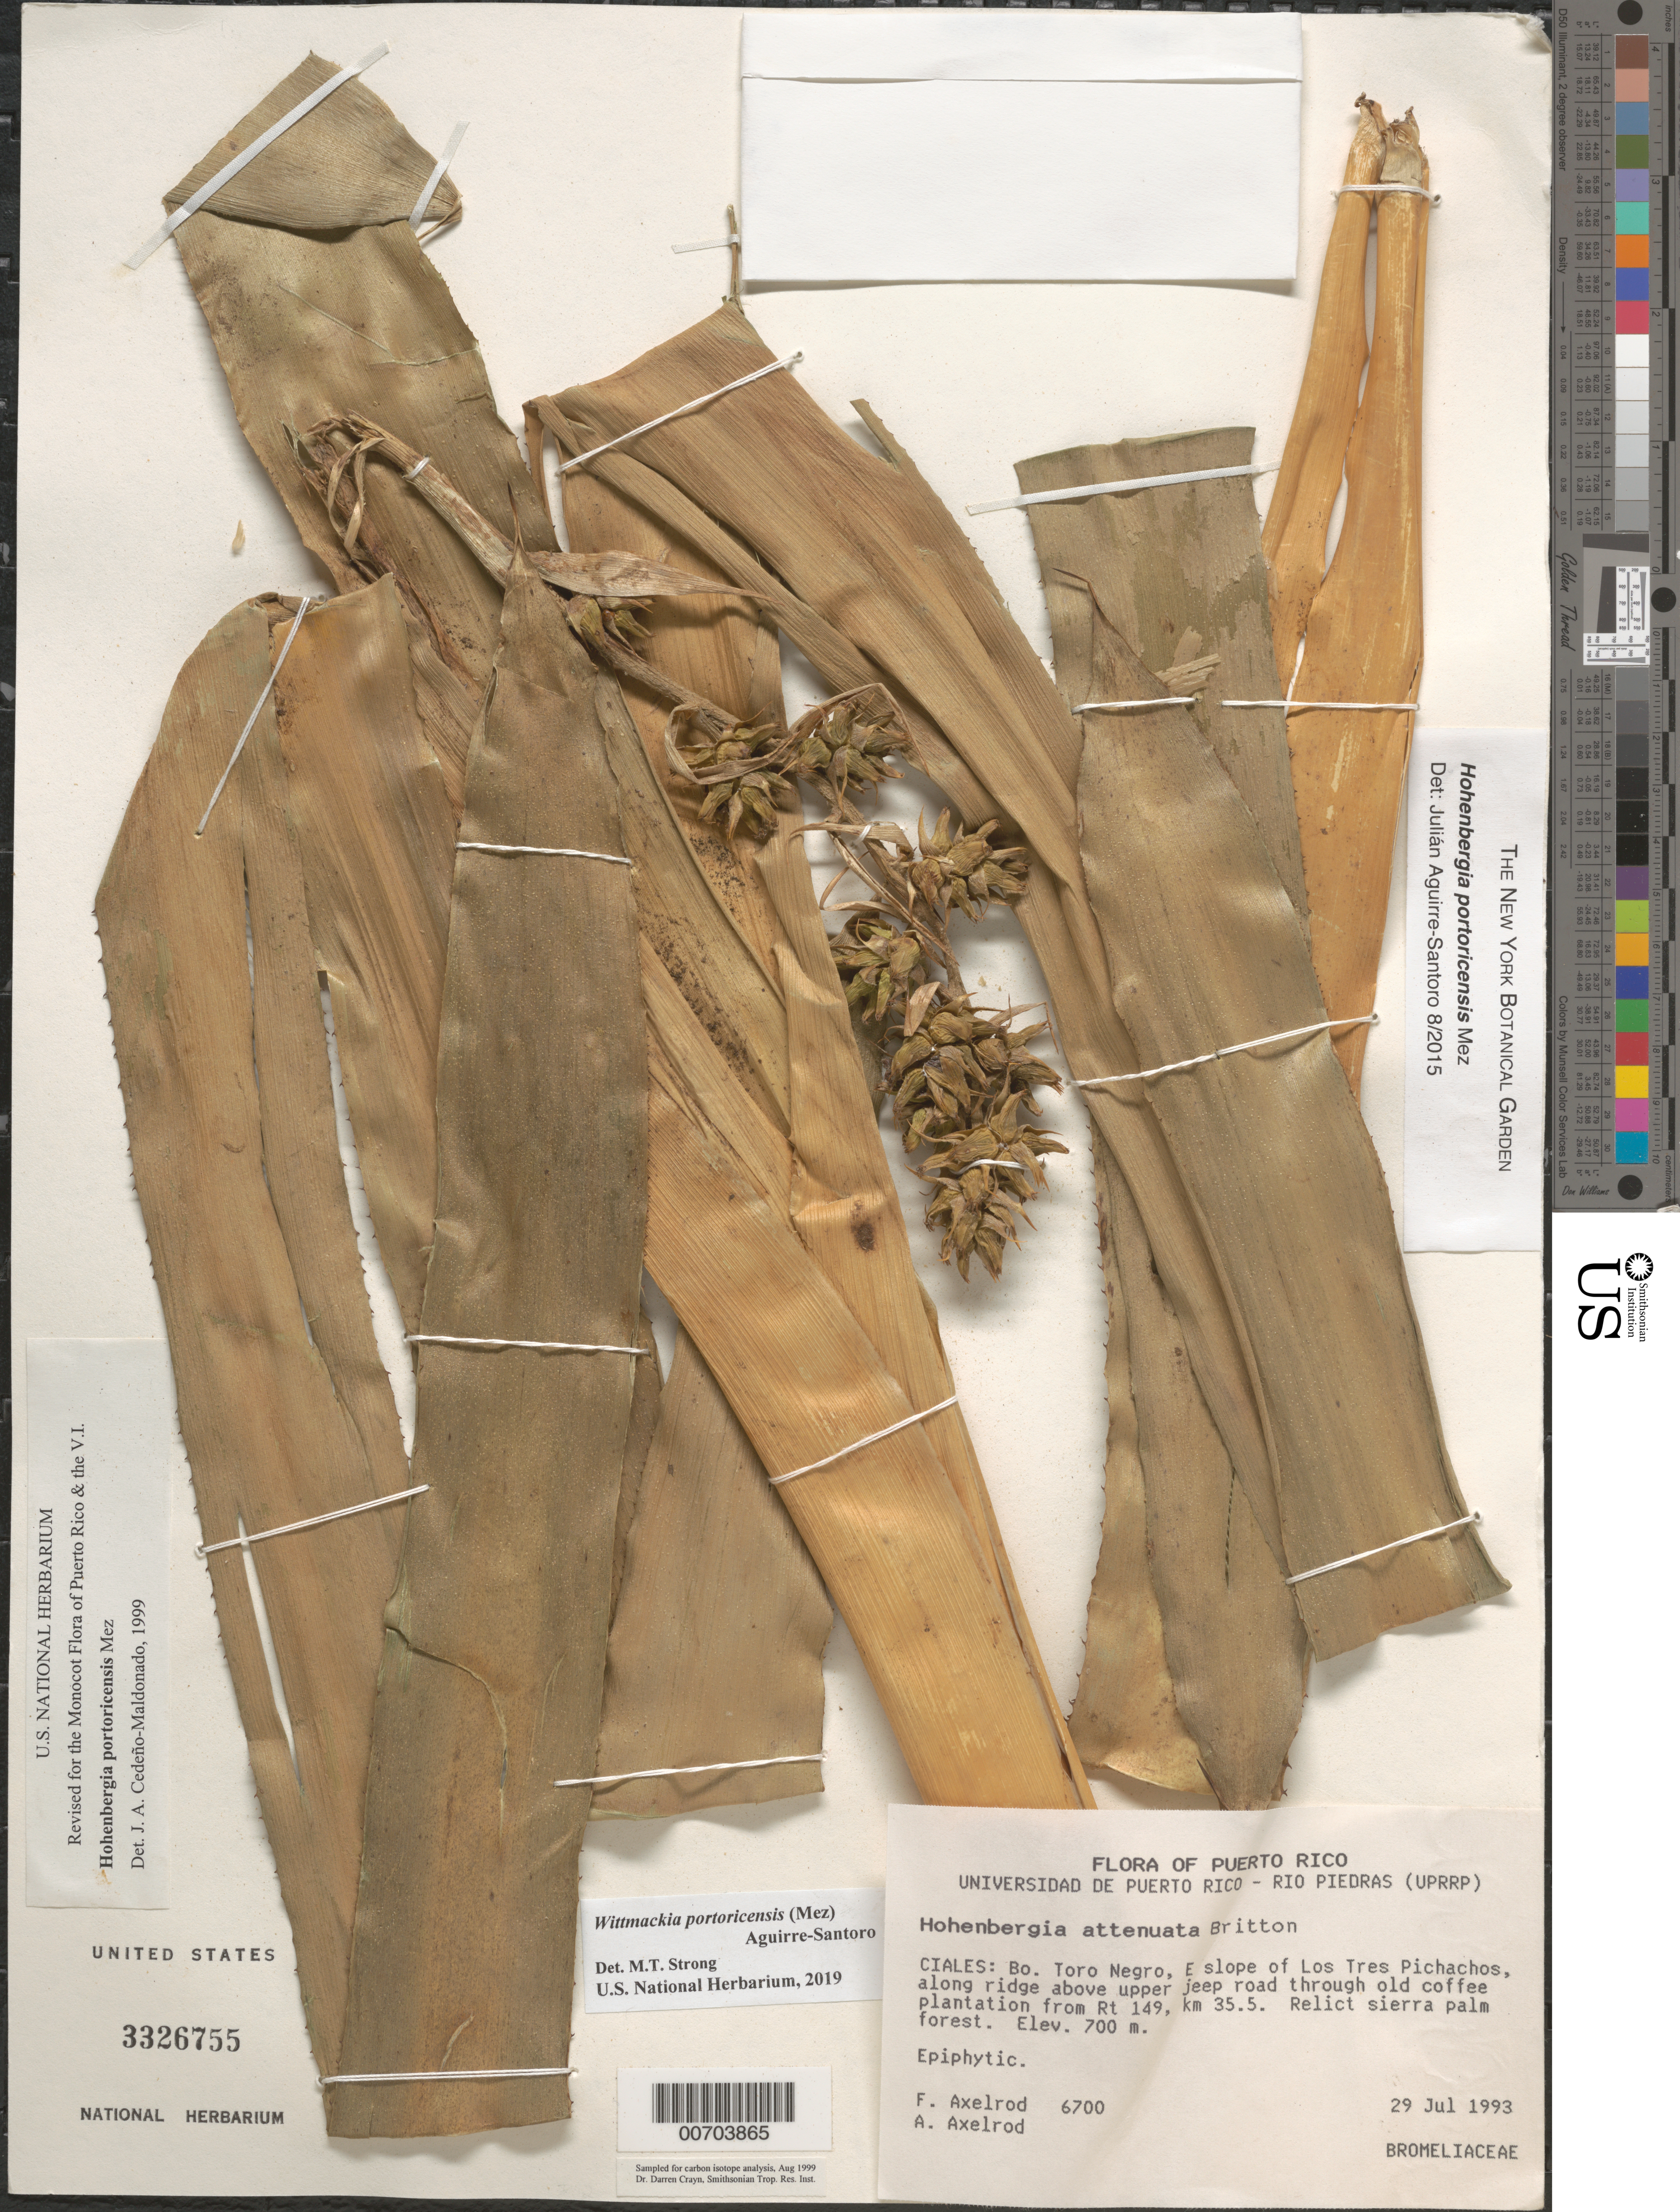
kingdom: Plantae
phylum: Tracheophyta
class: Liliopsida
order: Poales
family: Bromeliaceae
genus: Wittmackia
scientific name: Wittmackia portoricensis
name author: (Mez) Aguirre-Santoro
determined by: Strong, Mark T., (BOT), Smithsonian Institution - National Museum of Natural History (UNITED STATES)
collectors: F. S. Axelrod & A. Axelrod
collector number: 6700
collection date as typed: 29 Jul 1993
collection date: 1993-07-29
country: Puerto Rico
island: Greater Antilles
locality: Ciales: Bo. Toro Negro, E slope of Los Tres Pichachos, along ridge above upper jeep road through old coffee plantation from Rt 149, km 35.5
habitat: Relict sierra palm forest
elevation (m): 700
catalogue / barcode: US 3326755